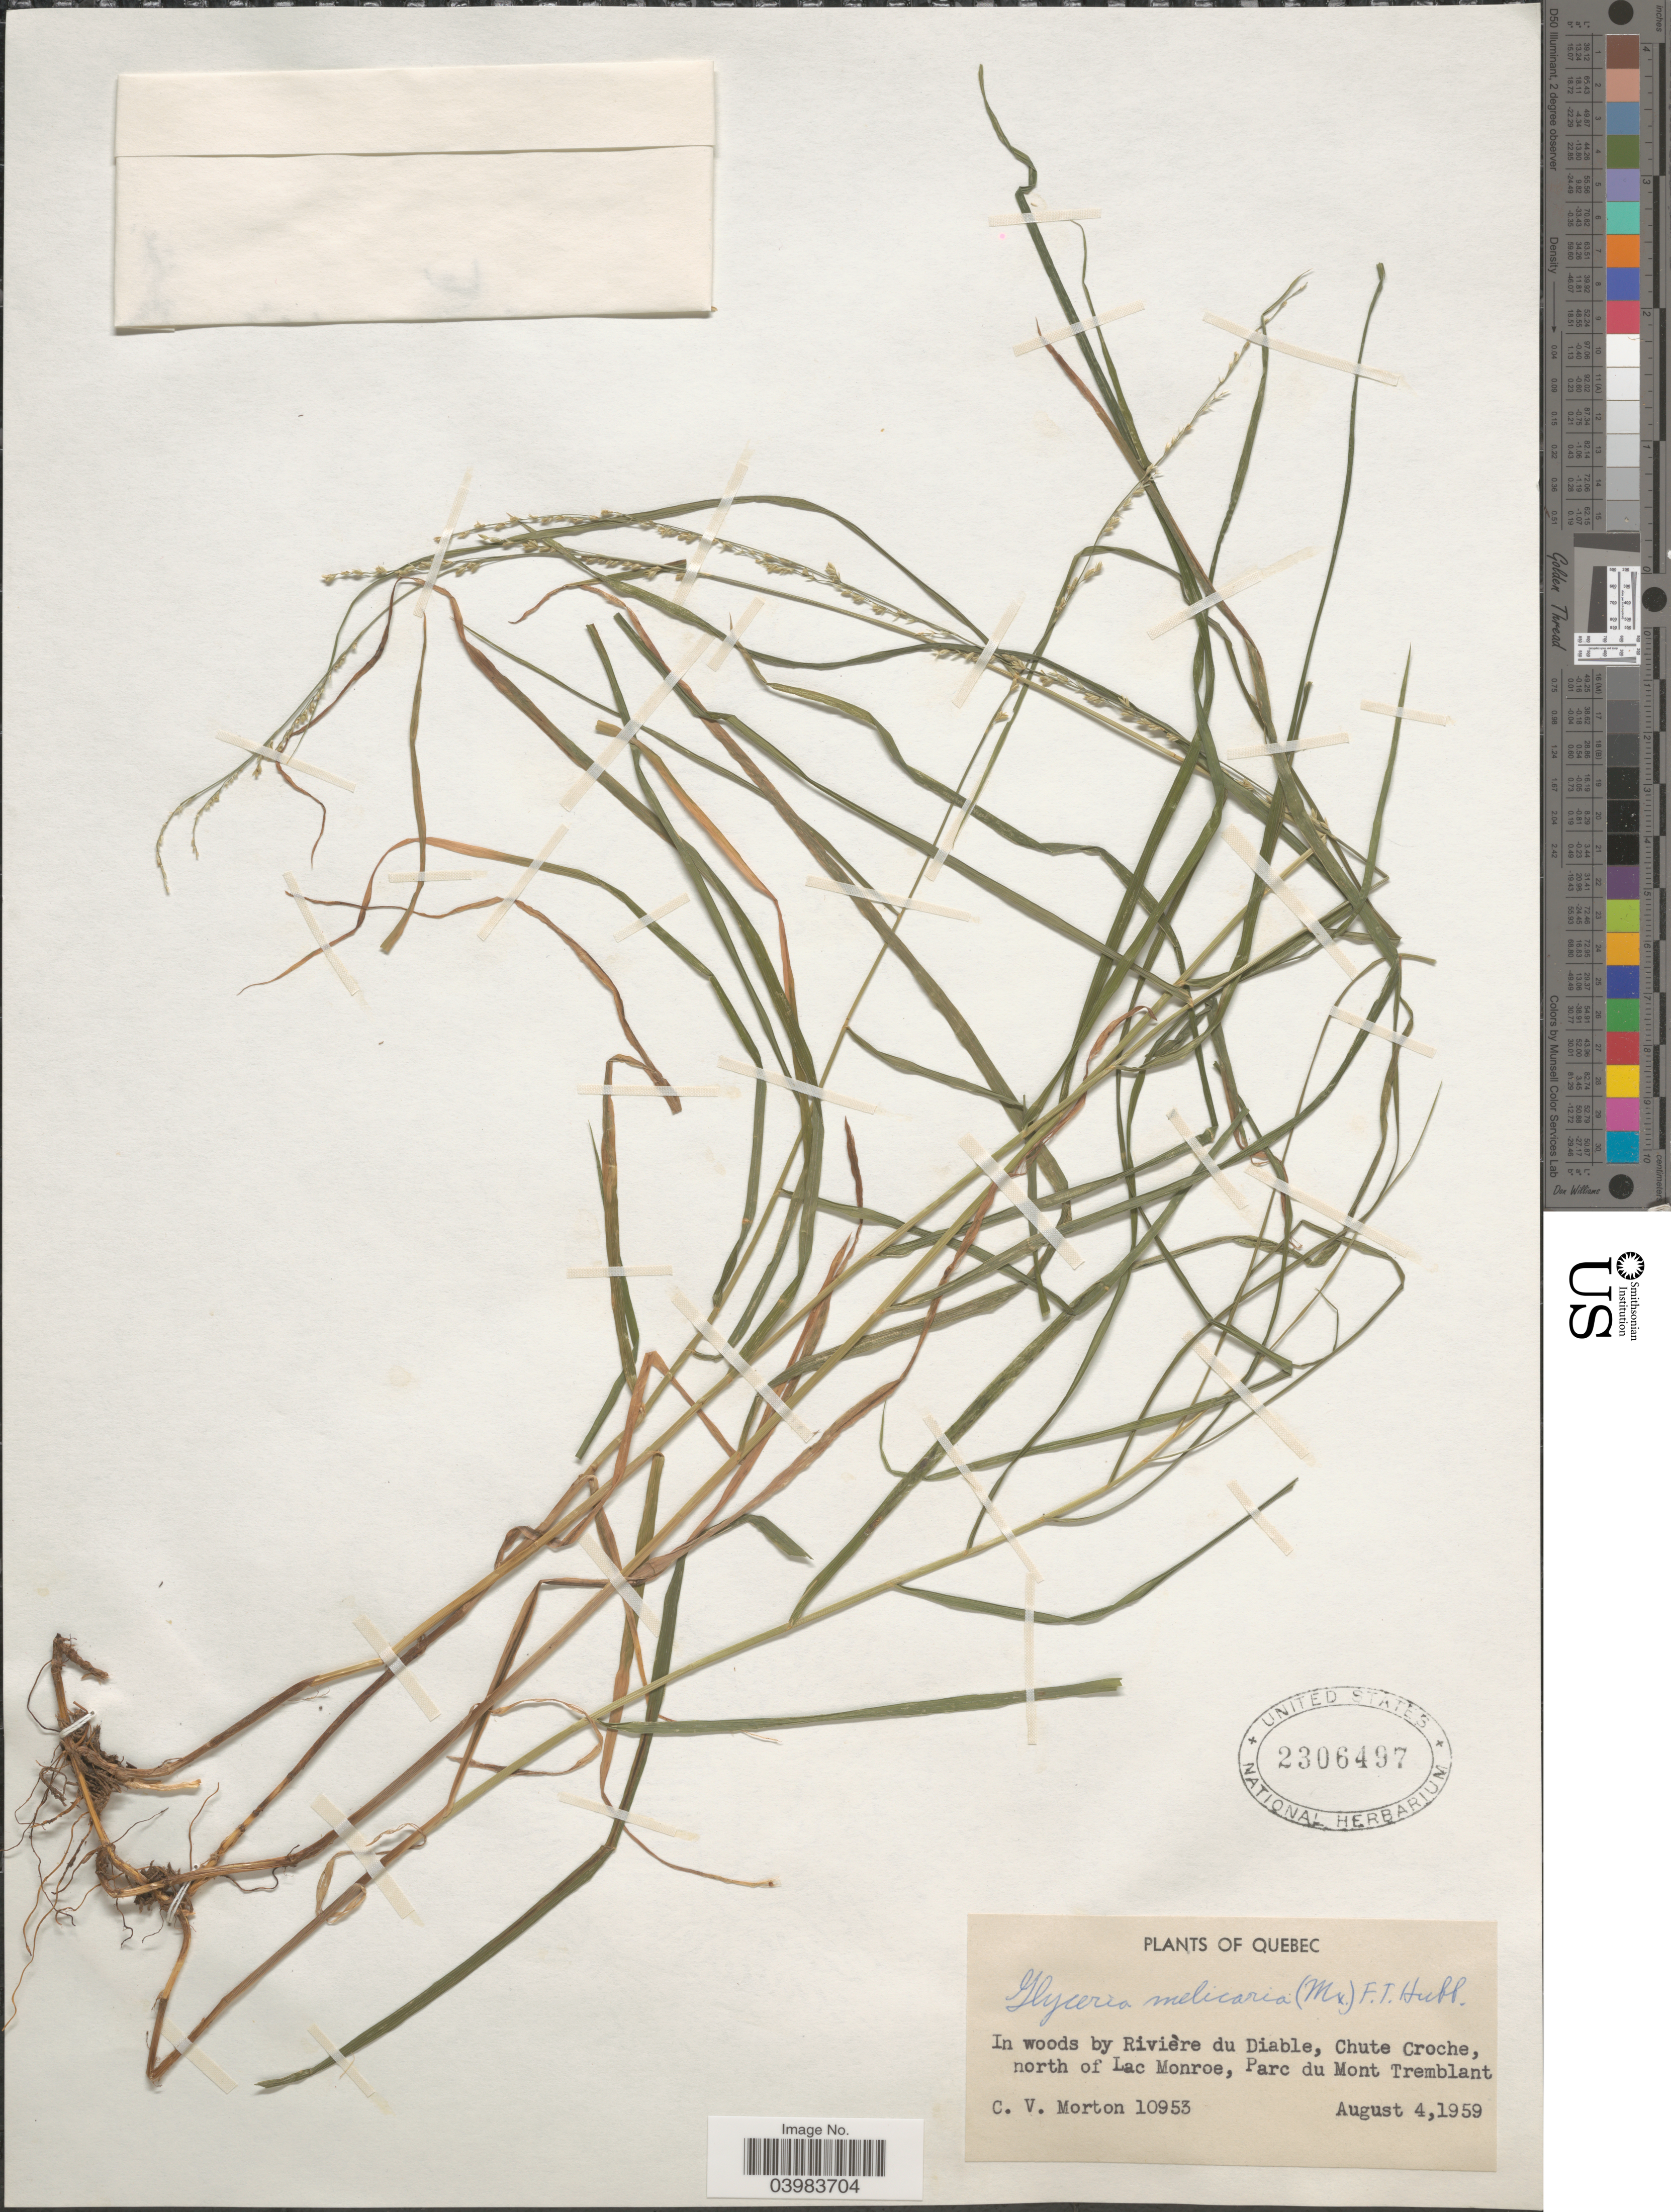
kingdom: Plantae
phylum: Tracheophyta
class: Liliopsida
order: Poales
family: Poaceae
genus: Glyceria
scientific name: Glyceria melicaria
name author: (Michx.) F.T. Hubb.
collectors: C. V. Morton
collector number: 10953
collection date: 1959-08-04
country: Canada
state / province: Quebec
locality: In woods by Rivière du Diable, Chute Croche, north of Lac Monroe, Parc du Mont Tremblant.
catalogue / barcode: US 2306497